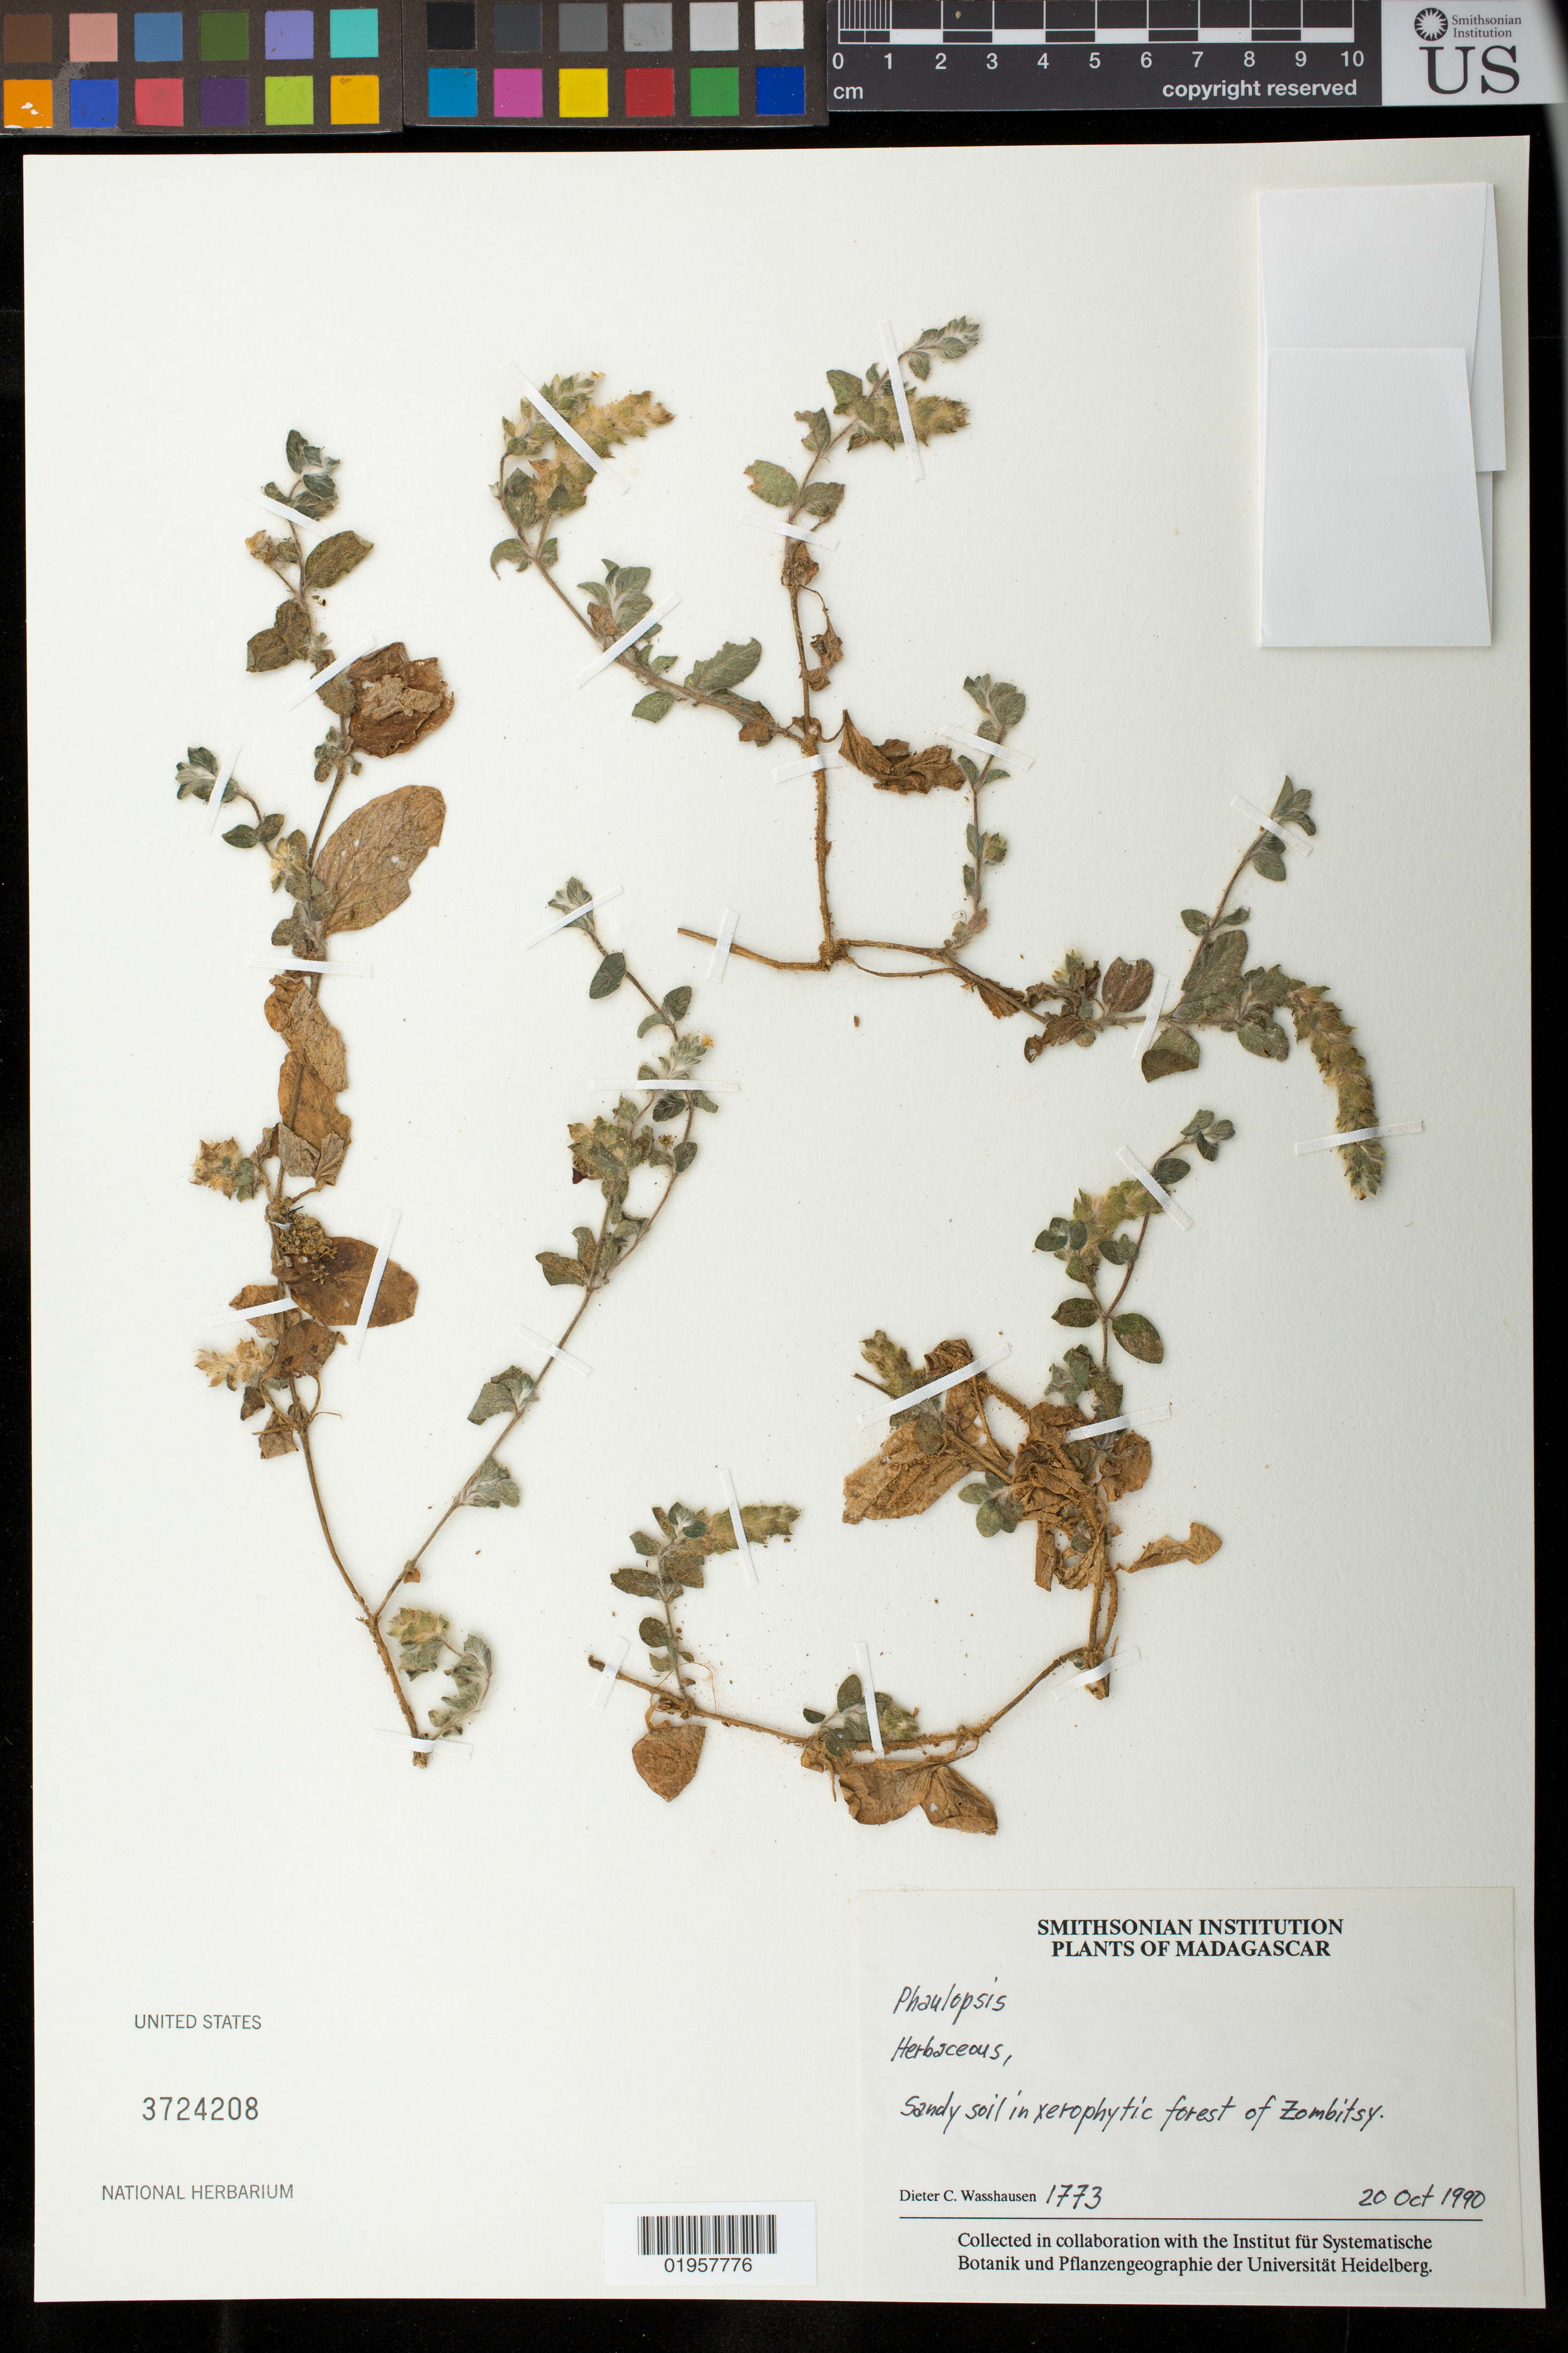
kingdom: Plantae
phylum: Tracheophyta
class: Magnoliopsida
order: Lamiales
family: Acanthaceae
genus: Phaulopsis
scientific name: Phaulopsis sp.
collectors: D. C. Wasshausen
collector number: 1773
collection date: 1990-10-20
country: Madagascar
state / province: Atsimo-Andrefana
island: Madagascar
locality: Zombitsy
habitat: Sandy soil in xerophytic forest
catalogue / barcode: US 3724208